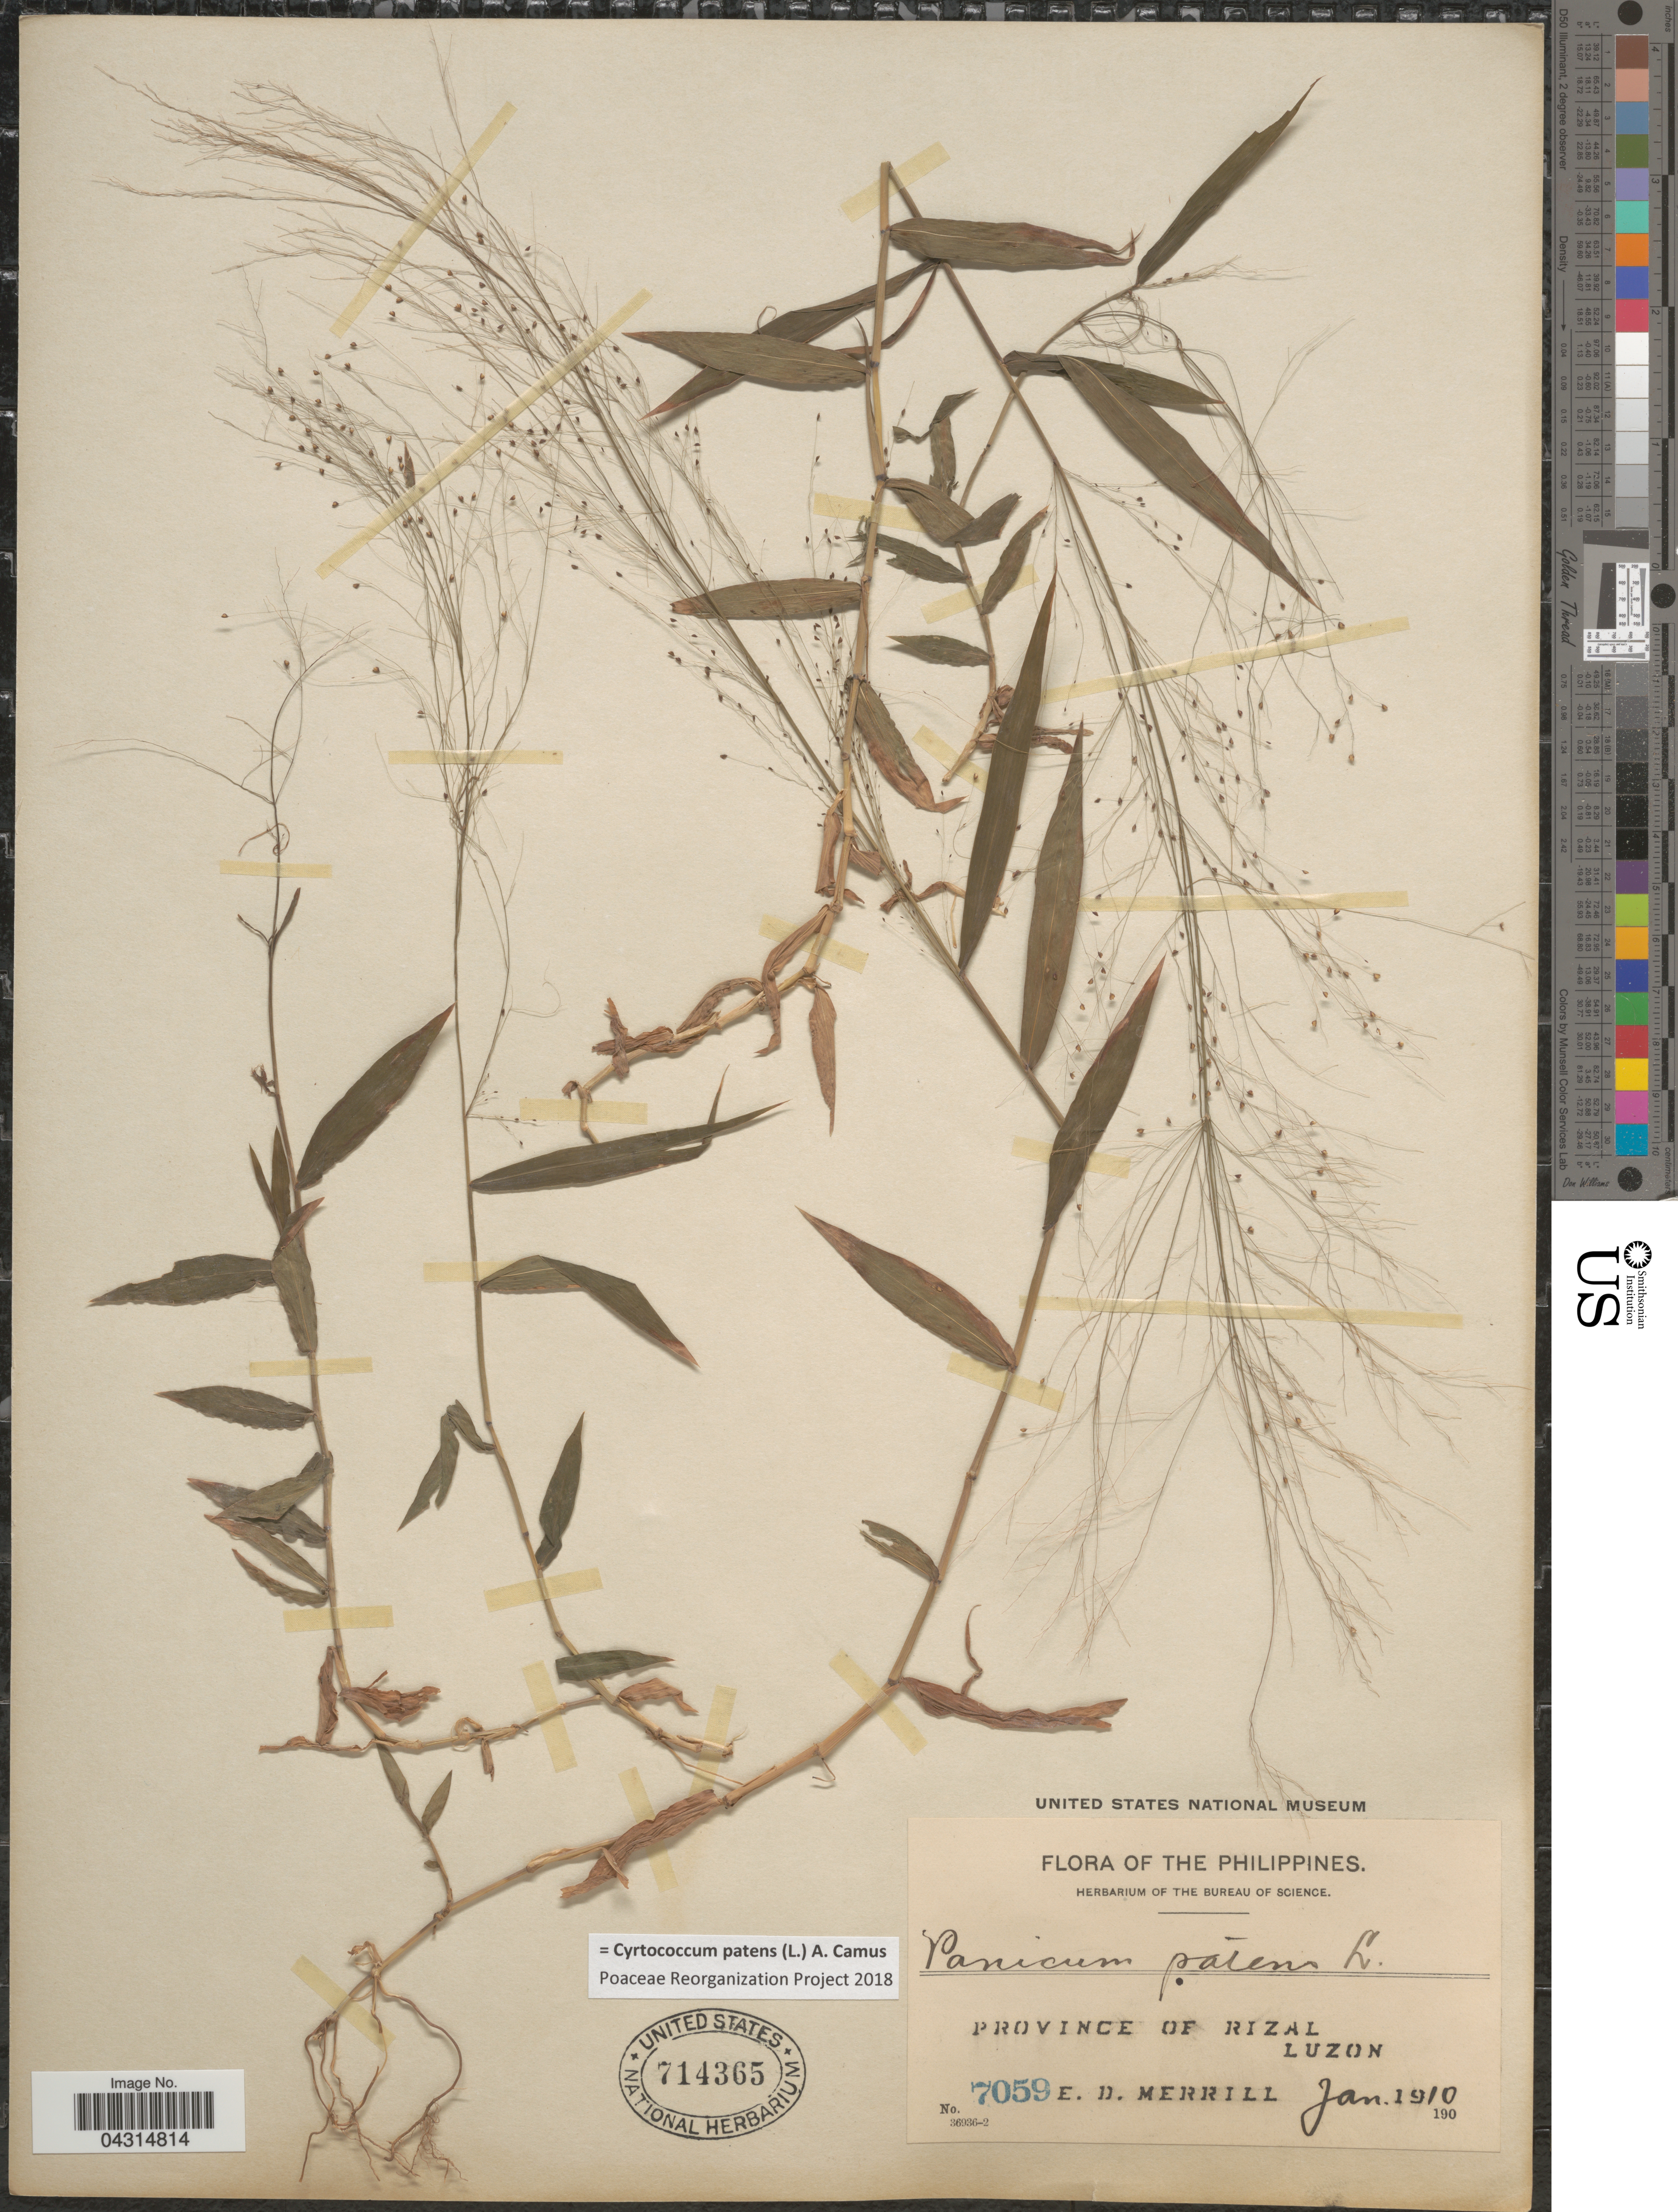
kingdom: Plantae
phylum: Tracheophyta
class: Liliopsida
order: Poales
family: Poaceae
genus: Cyrtococcum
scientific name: Cyrtococcum patens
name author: (L.) A. Camus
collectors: E. D. Merrill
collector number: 7059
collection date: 1910-01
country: Philippines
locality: Province of Rizal. Luzon.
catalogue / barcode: US 714365